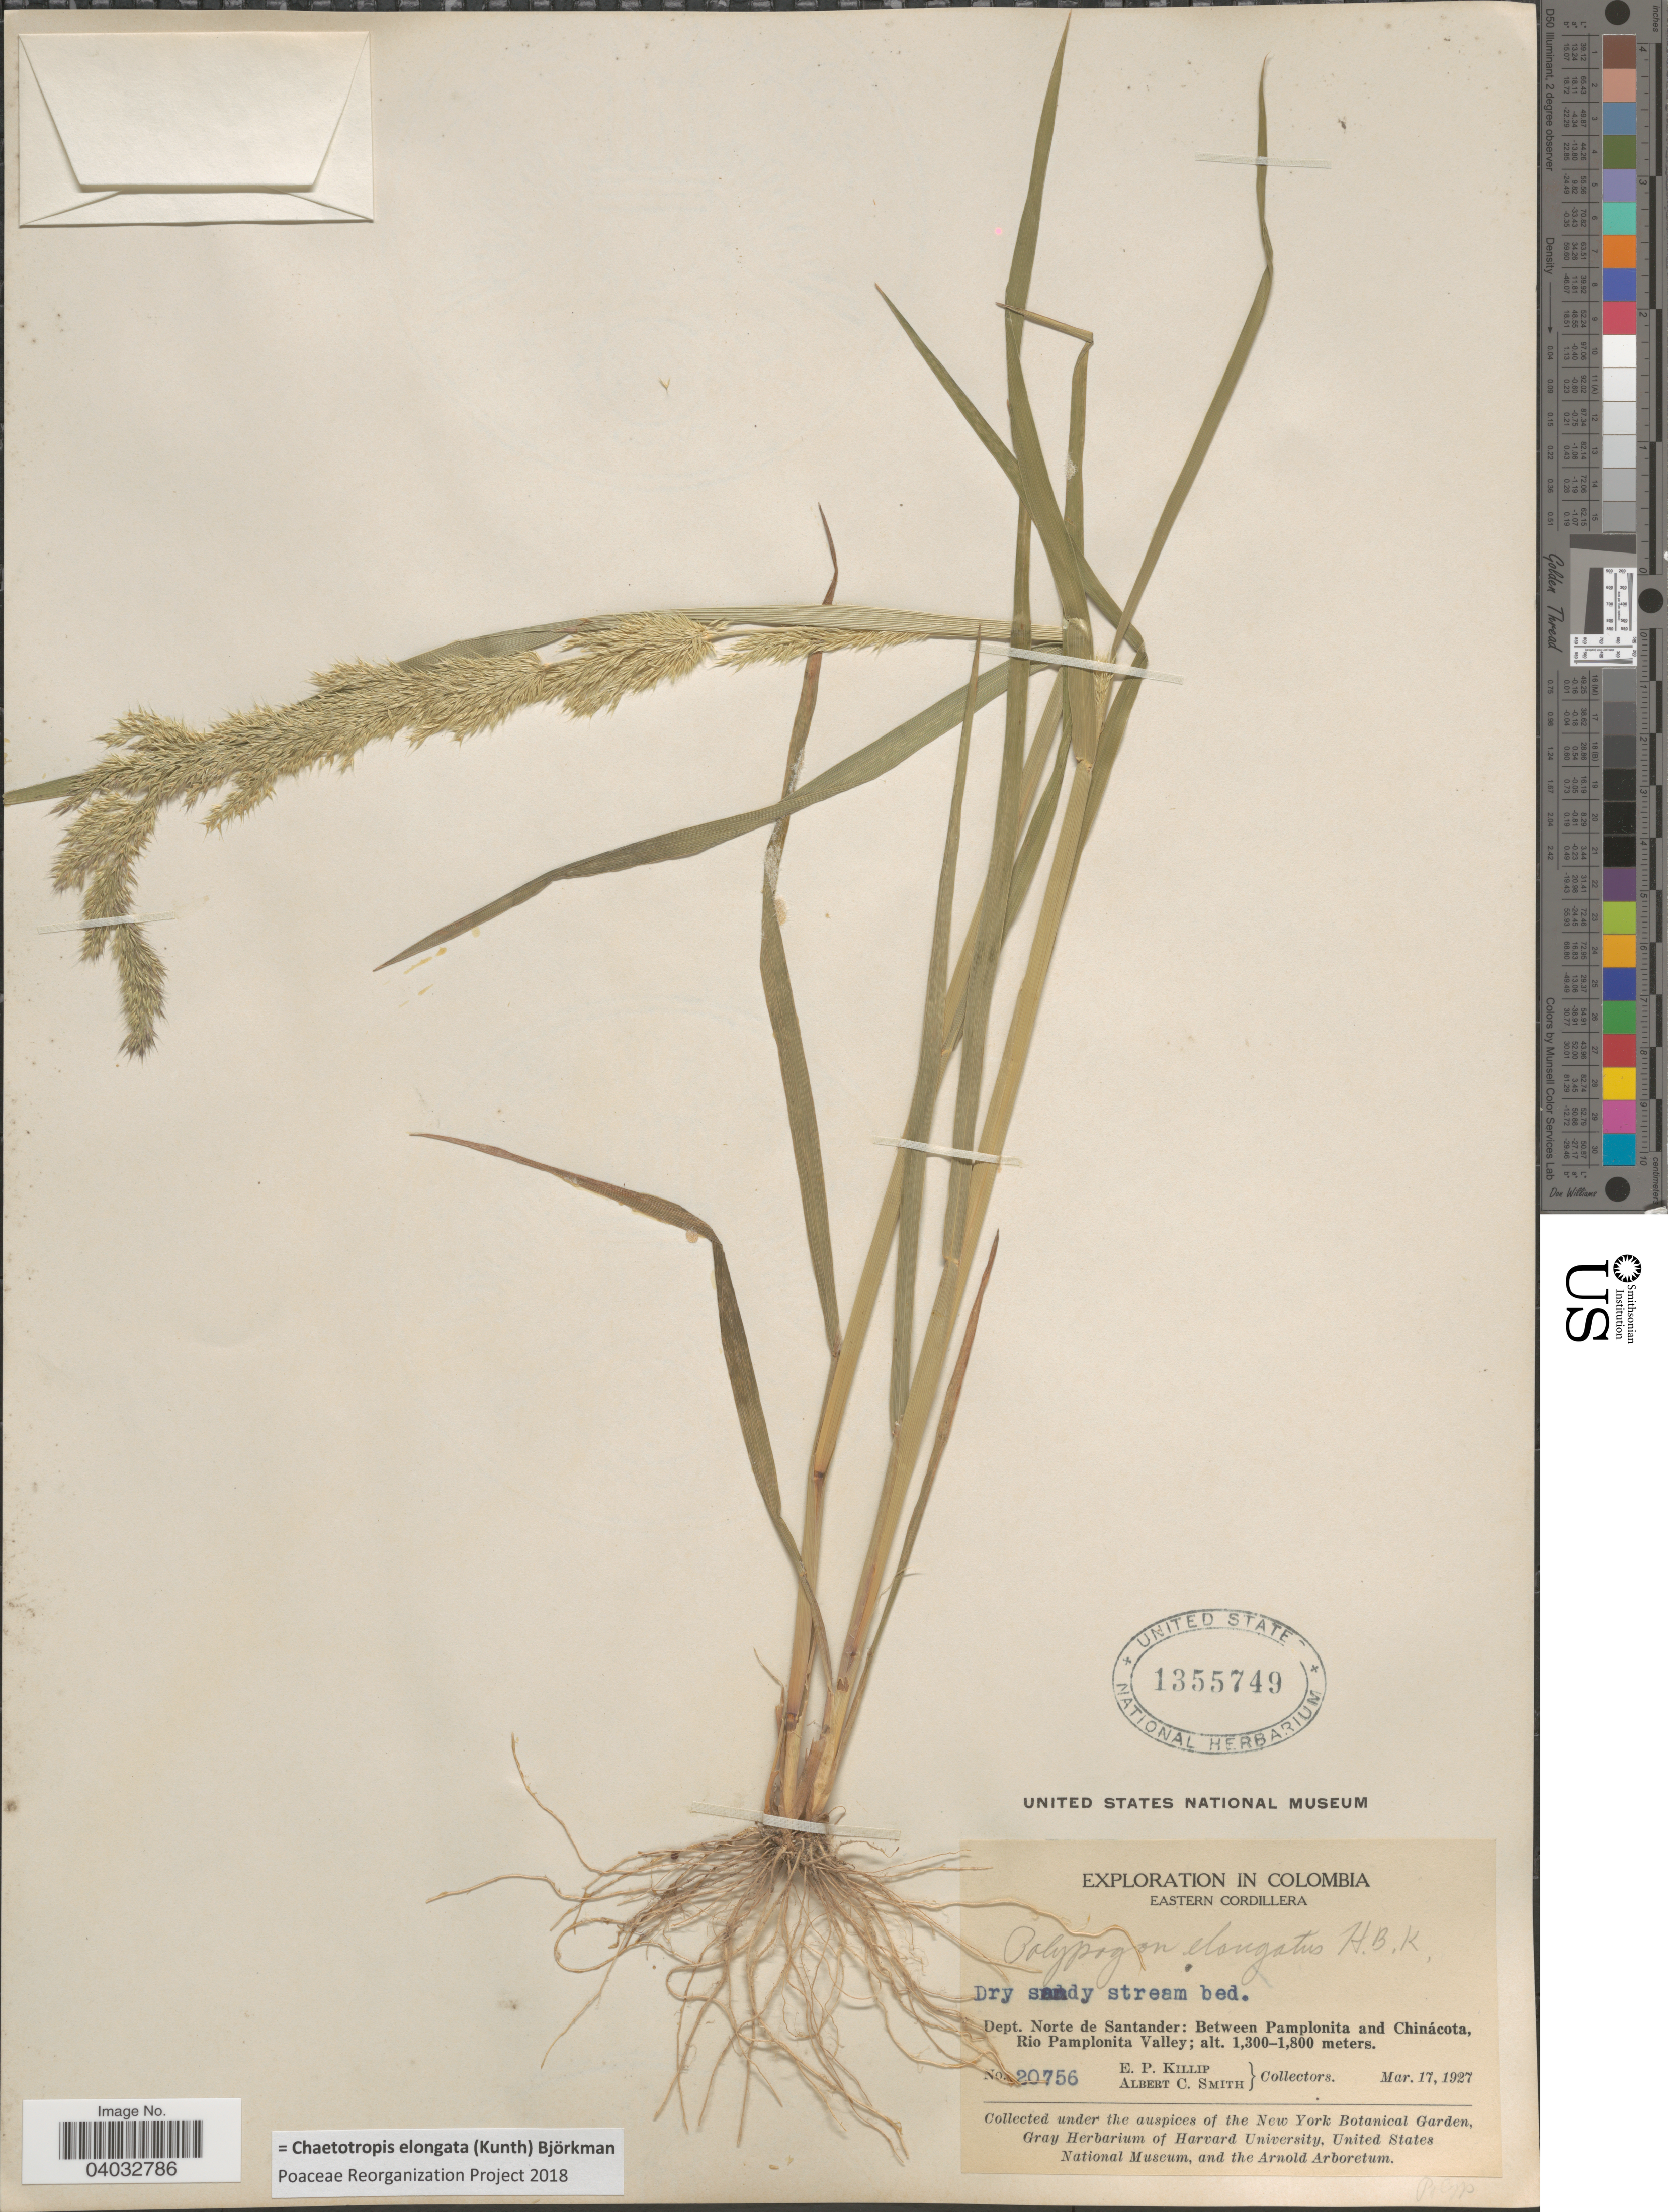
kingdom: Plantae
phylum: Tracheophyta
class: Liliopsida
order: Poales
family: Poaceae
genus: Chaetotropis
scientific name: Chaetotropis elongata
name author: (Kunth) Björkman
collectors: E. P. Killip & A. C. Smith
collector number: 20756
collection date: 1927-03-17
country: Colombia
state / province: Norte de Santander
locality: Eastern Cordillera. Dept. Norte de Santander: Between Pamplonita and Chinácota, Rio Pamplonita Valley.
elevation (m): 1300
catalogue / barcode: US 1355749